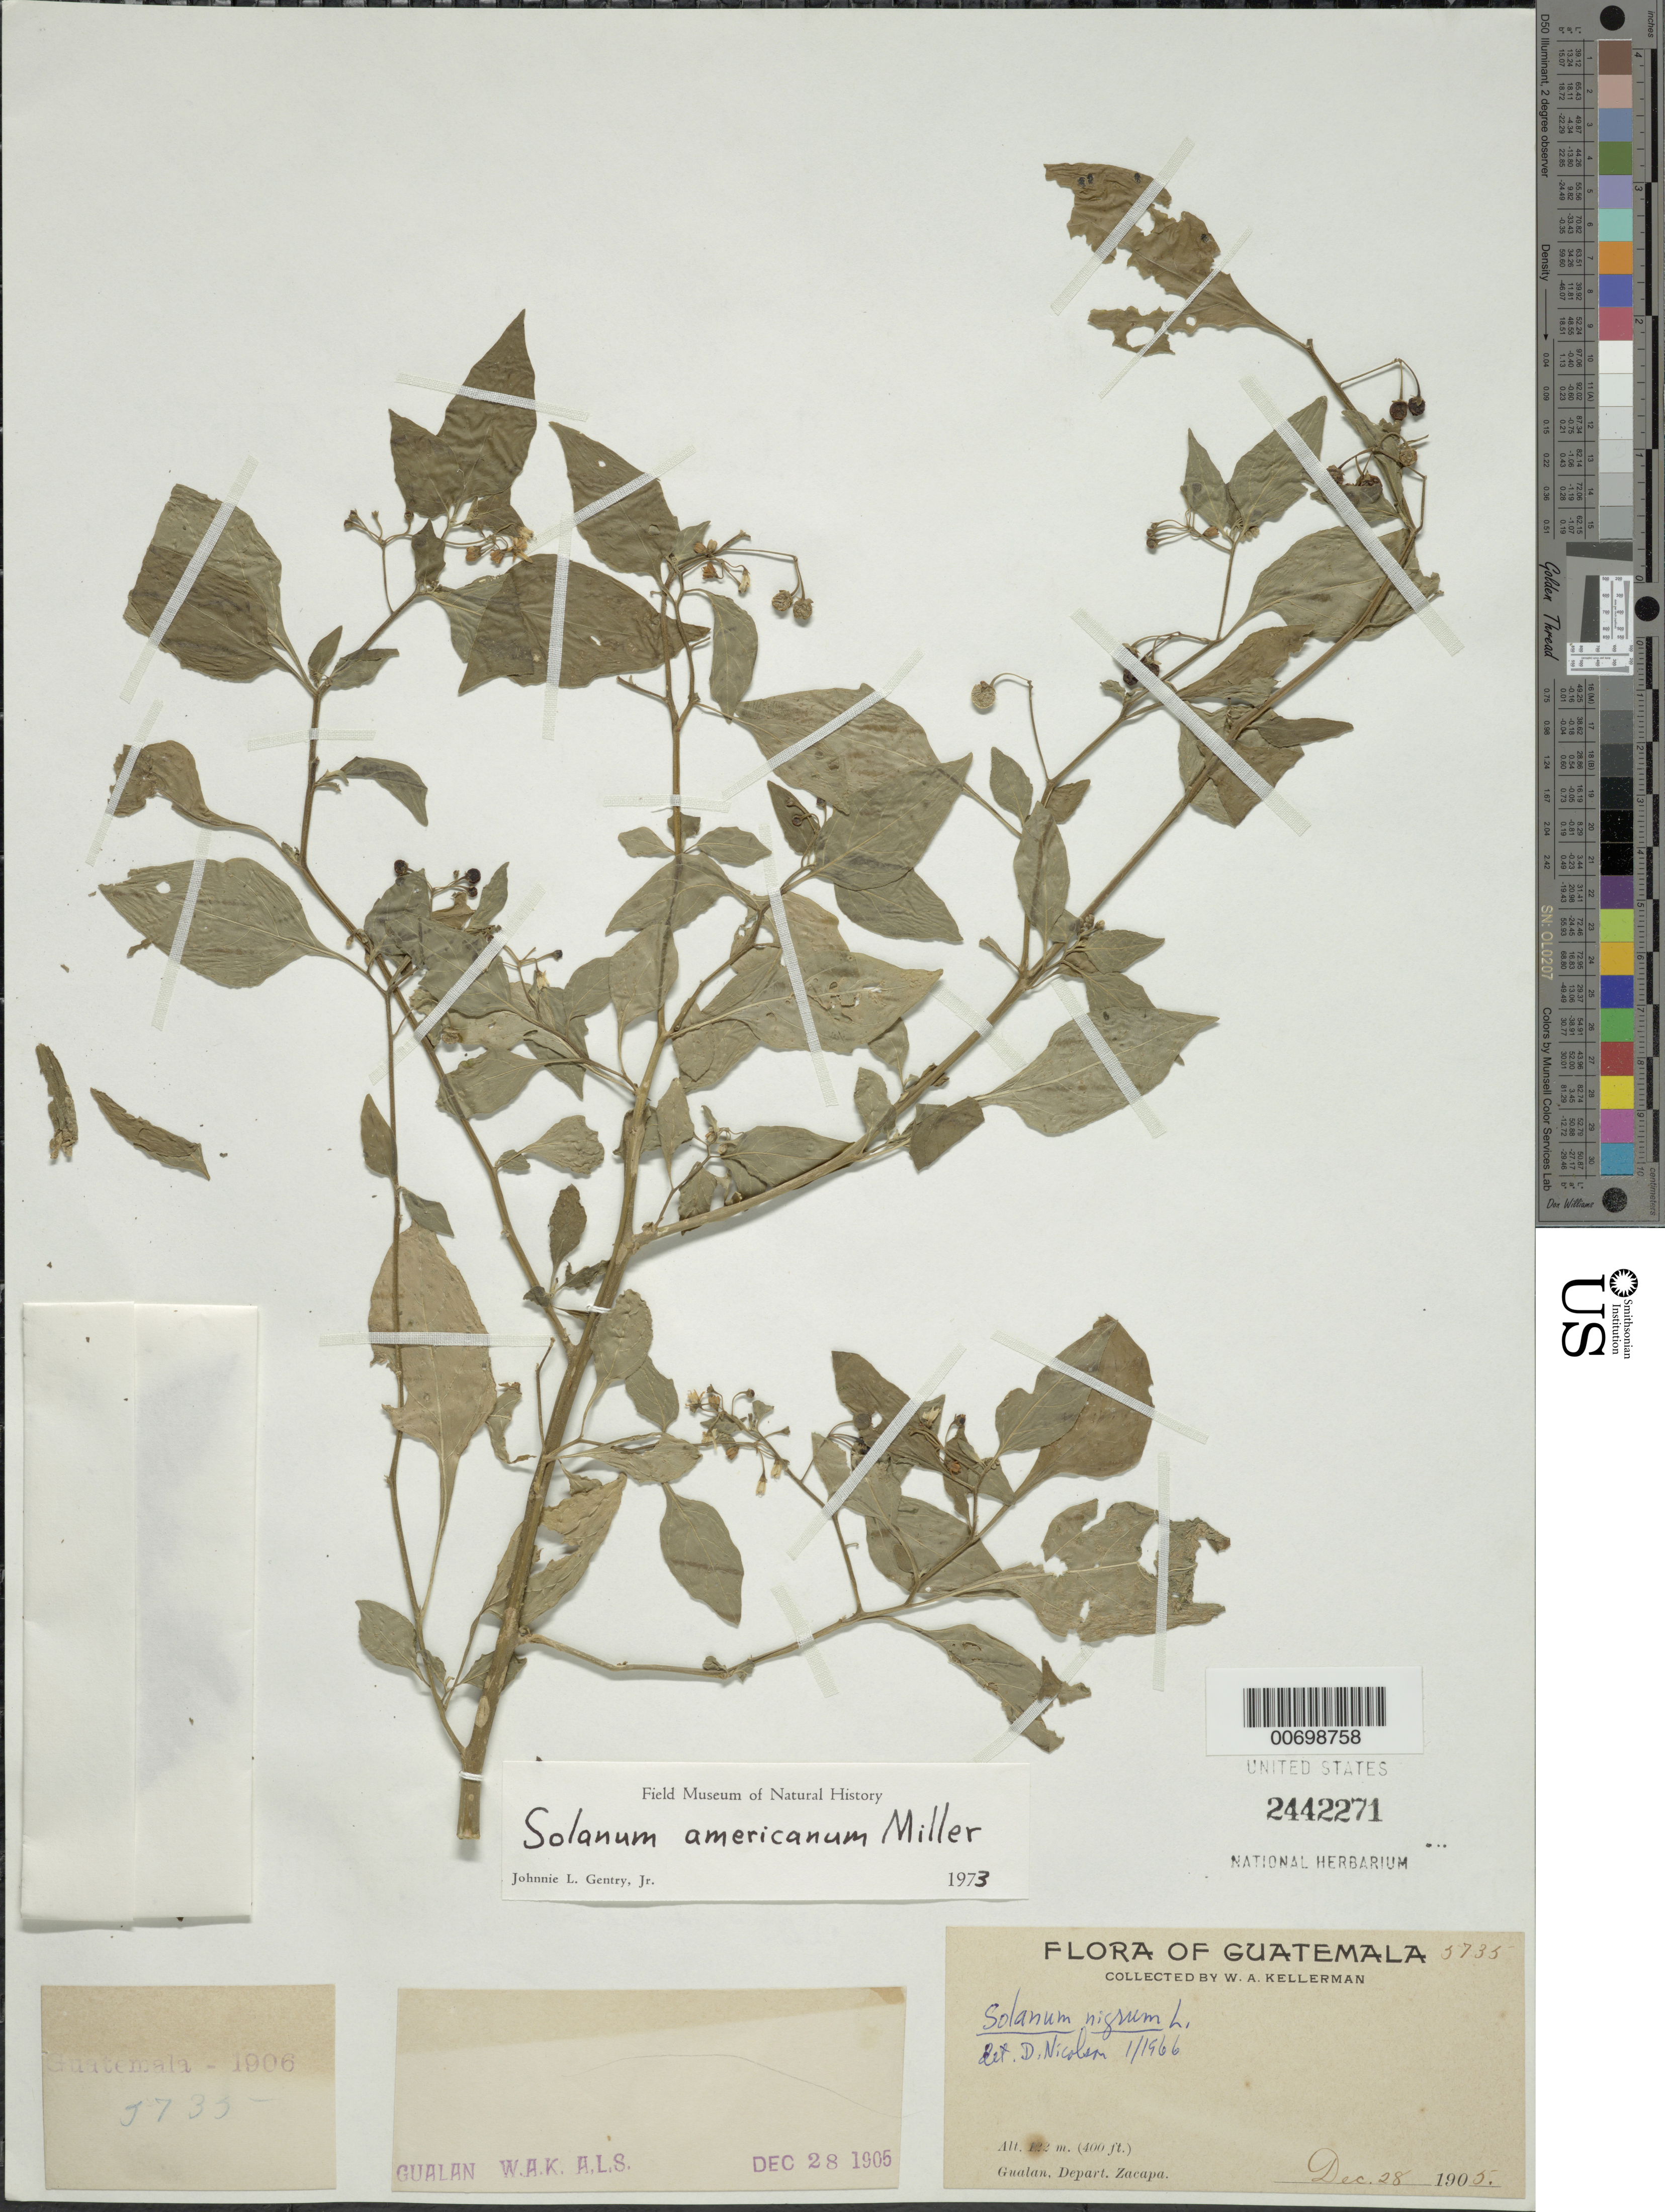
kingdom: Plantae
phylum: Tracheophyta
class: Magnoliopsida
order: Solanales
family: Solanaceae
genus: Solanum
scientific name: Solanum americanum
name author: Mill.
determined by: Gentry, J. L.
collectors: W. Kellerman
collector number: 3735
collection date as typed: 28 Dec 1905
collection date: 1905-12-28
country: Guatemala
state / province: Zacapa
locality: Gualan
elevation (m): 122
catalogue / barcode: US 2442271